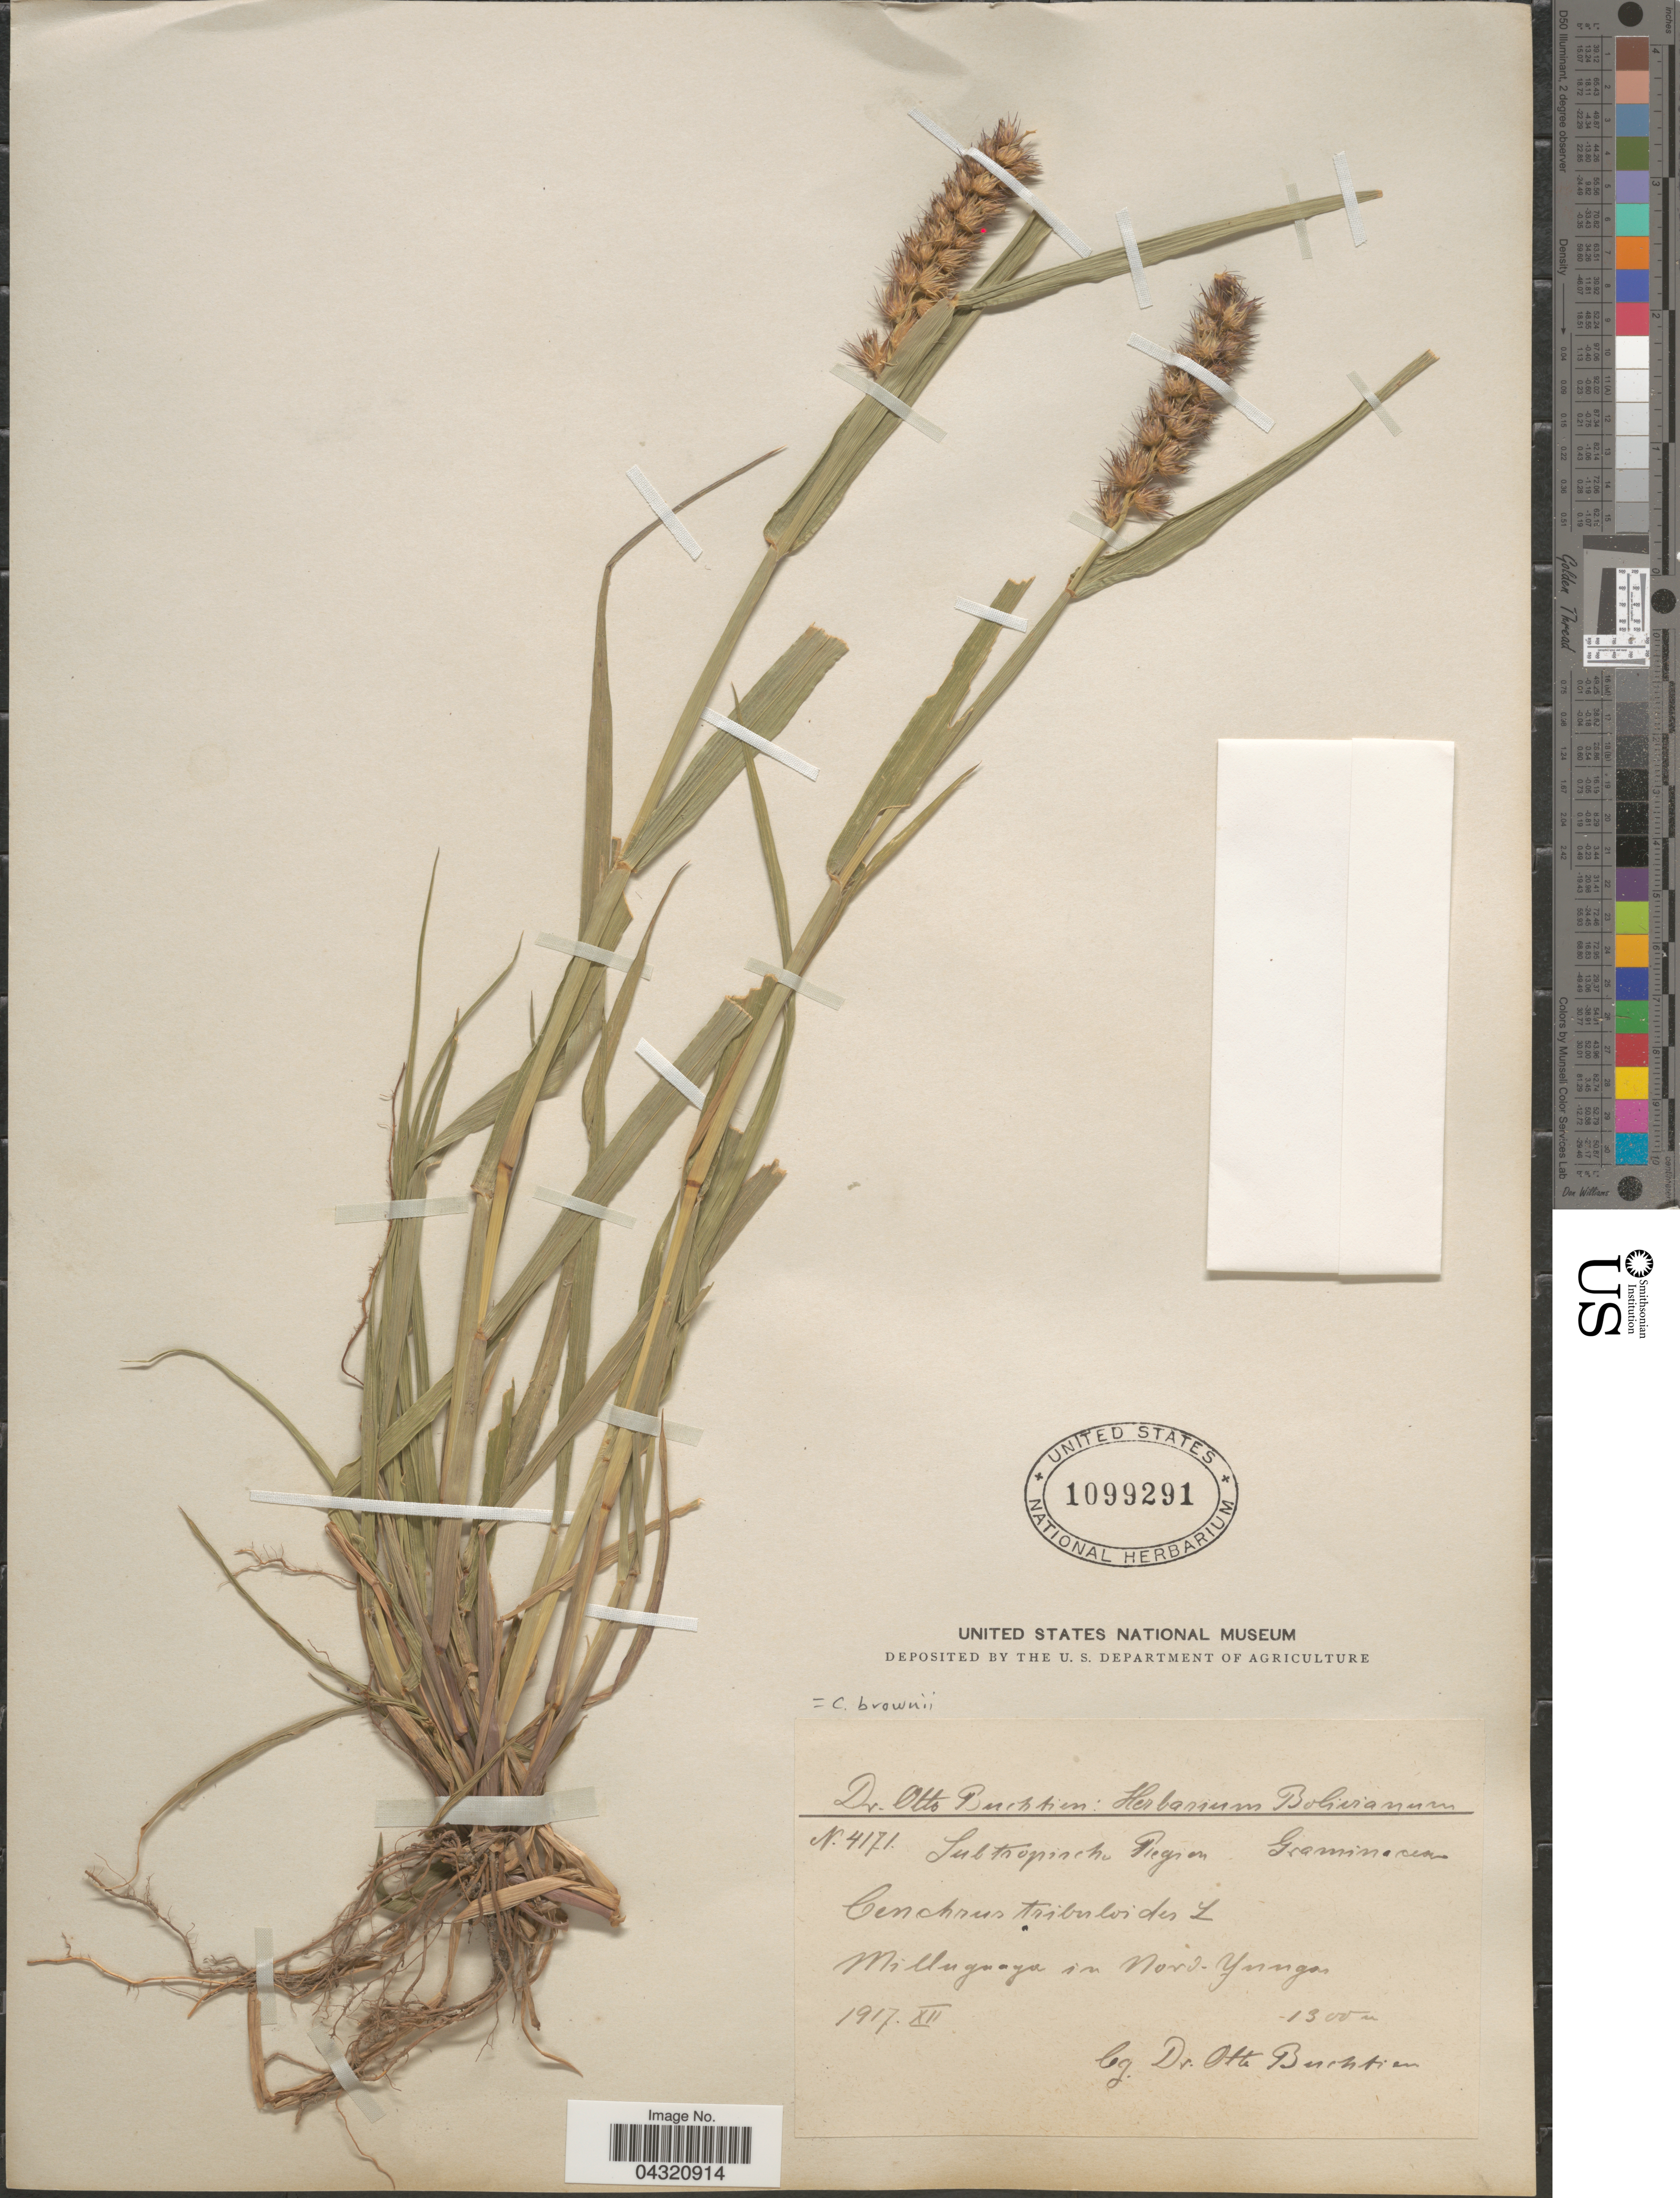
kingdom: Plantae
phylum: Tracheophyta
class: Liliopsida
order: Poales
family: Poaceae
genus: Cenchrus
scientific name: Cenchrus brownii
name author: Roem. & Schult.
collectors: O. Buchtien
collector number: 4171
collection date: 1917-12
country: Bolivia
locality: Subtropische Region. Milluguaya in Nord-Yungas.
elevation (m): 1300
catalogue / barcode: US 1099291